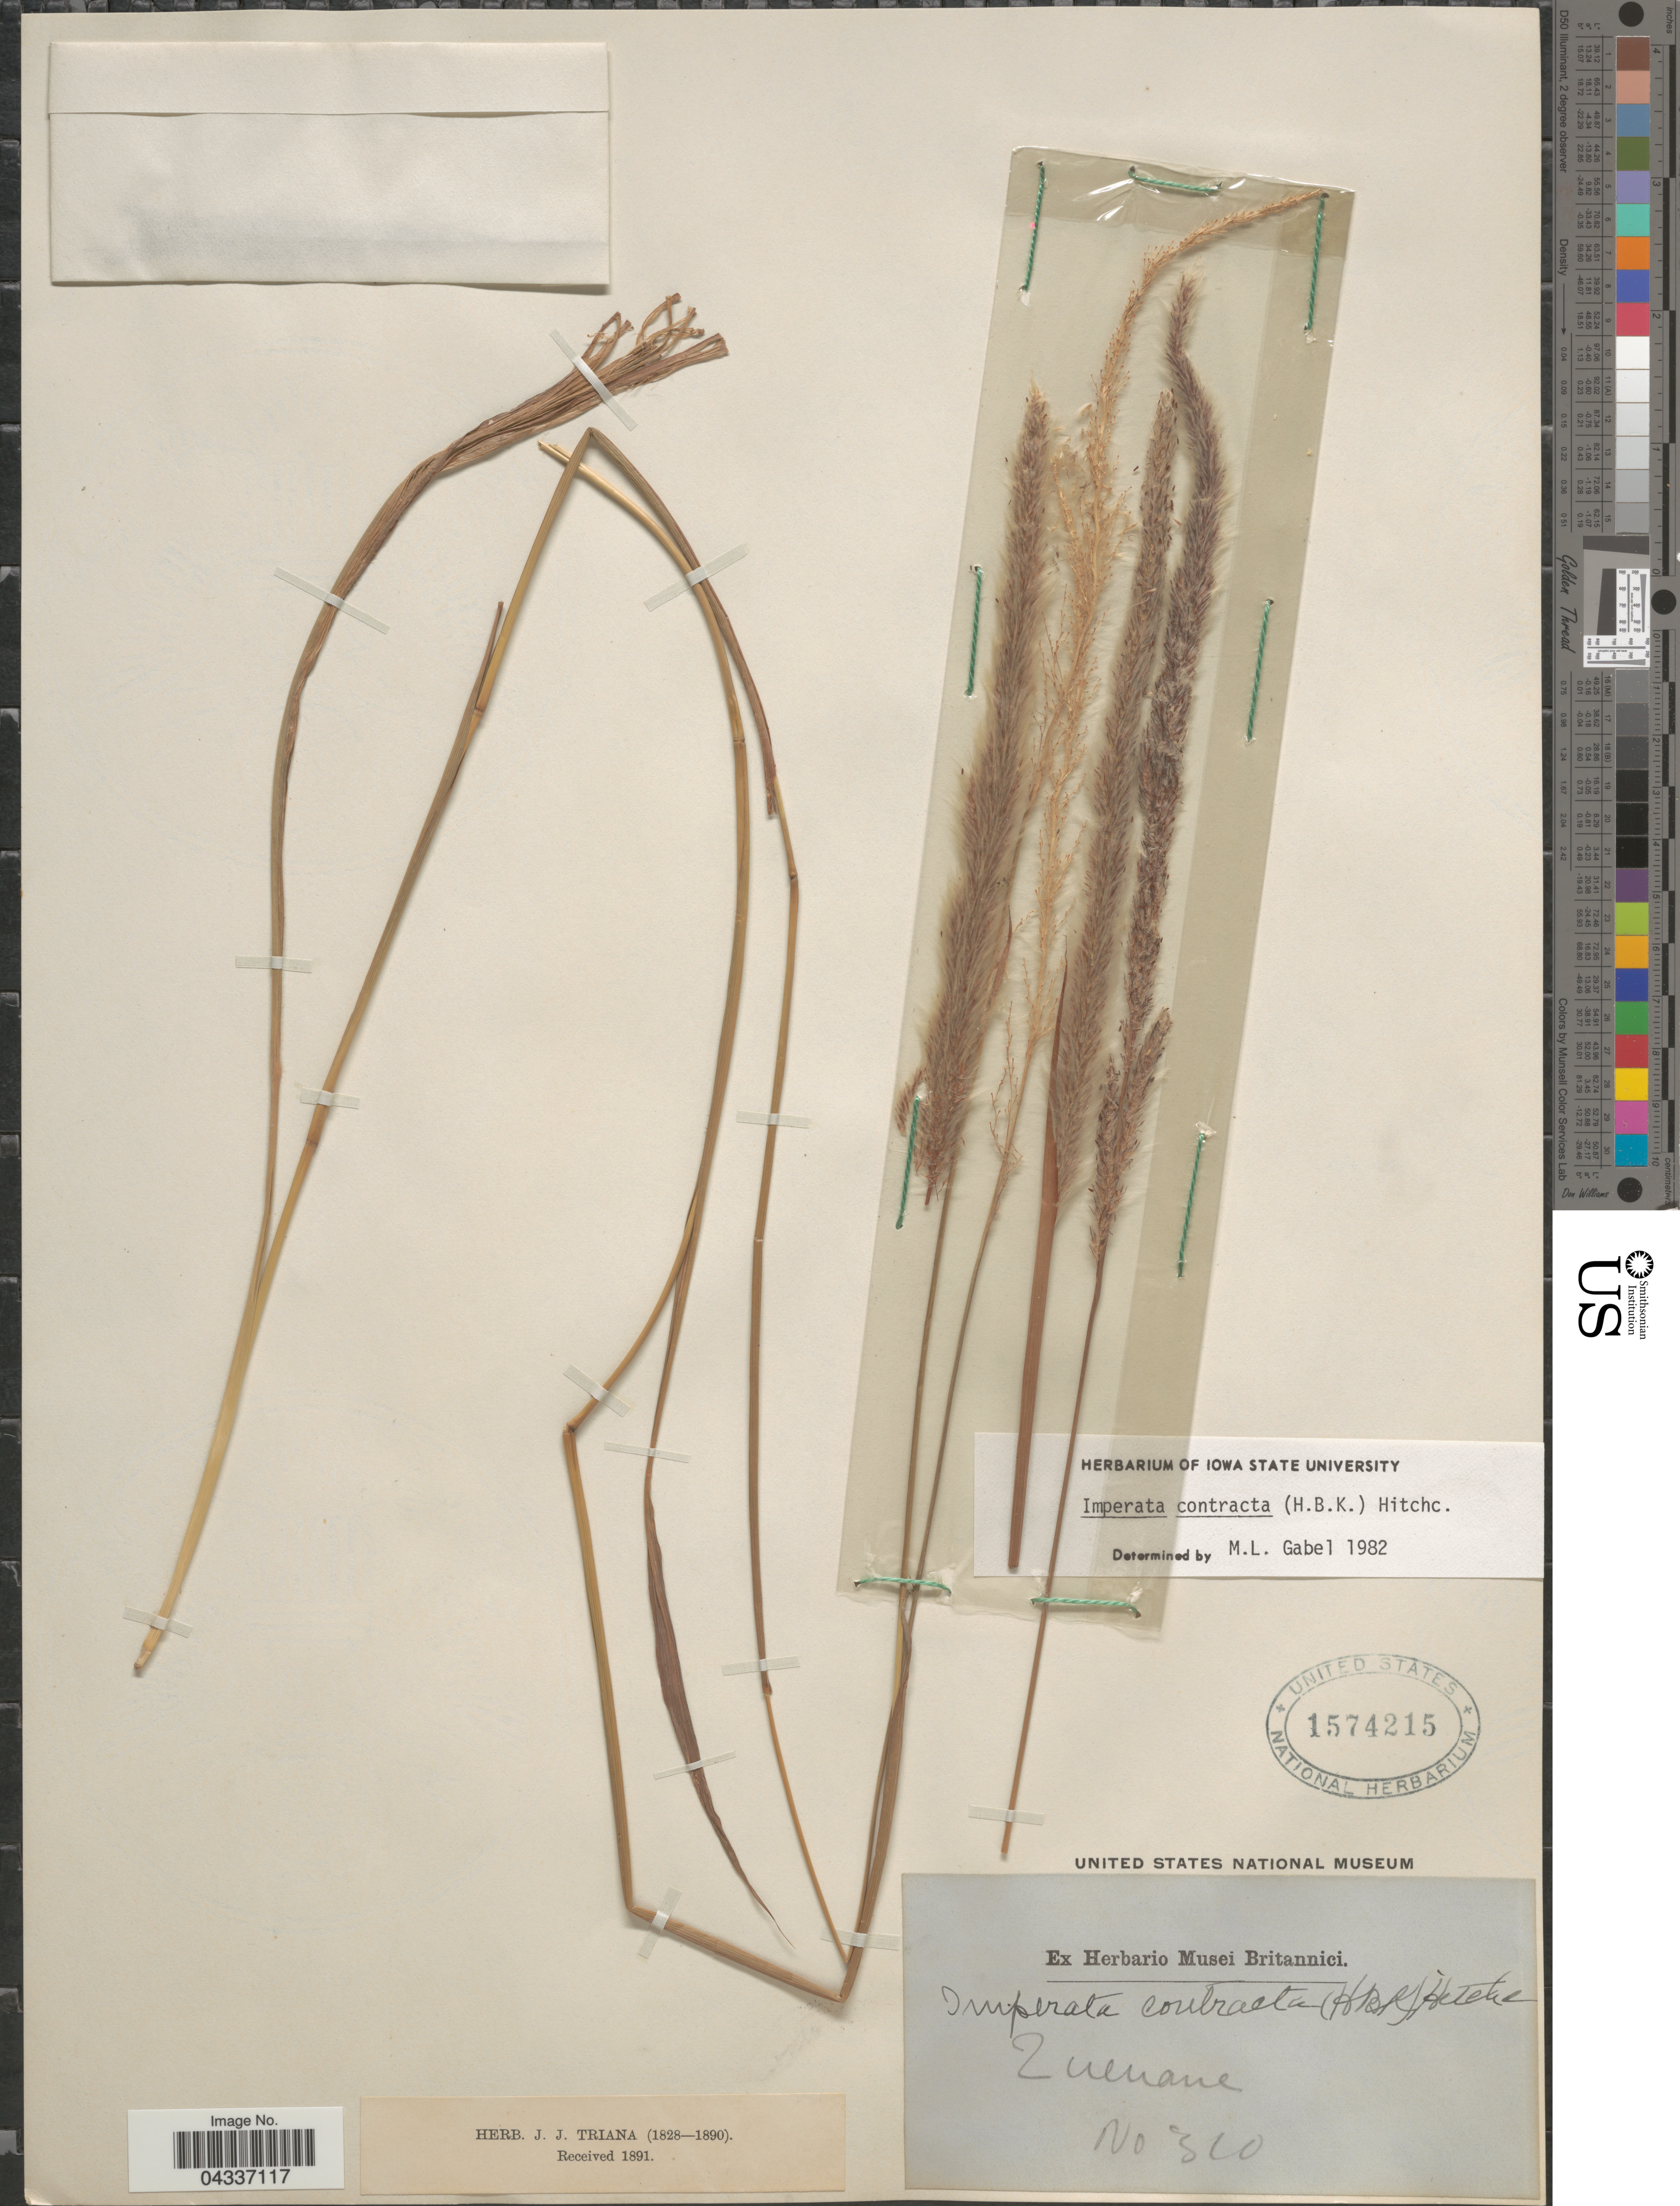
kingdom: Plantae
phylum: Tracheophyta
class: Liliopsida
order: Poales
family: Poaceae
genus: Imperata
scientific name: Imperata cylindrica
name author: (L.) P. Beauv.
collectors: ex herb. Musei Britannici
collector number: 320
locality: Zumane. [interpreted]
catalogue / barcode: US 1574215